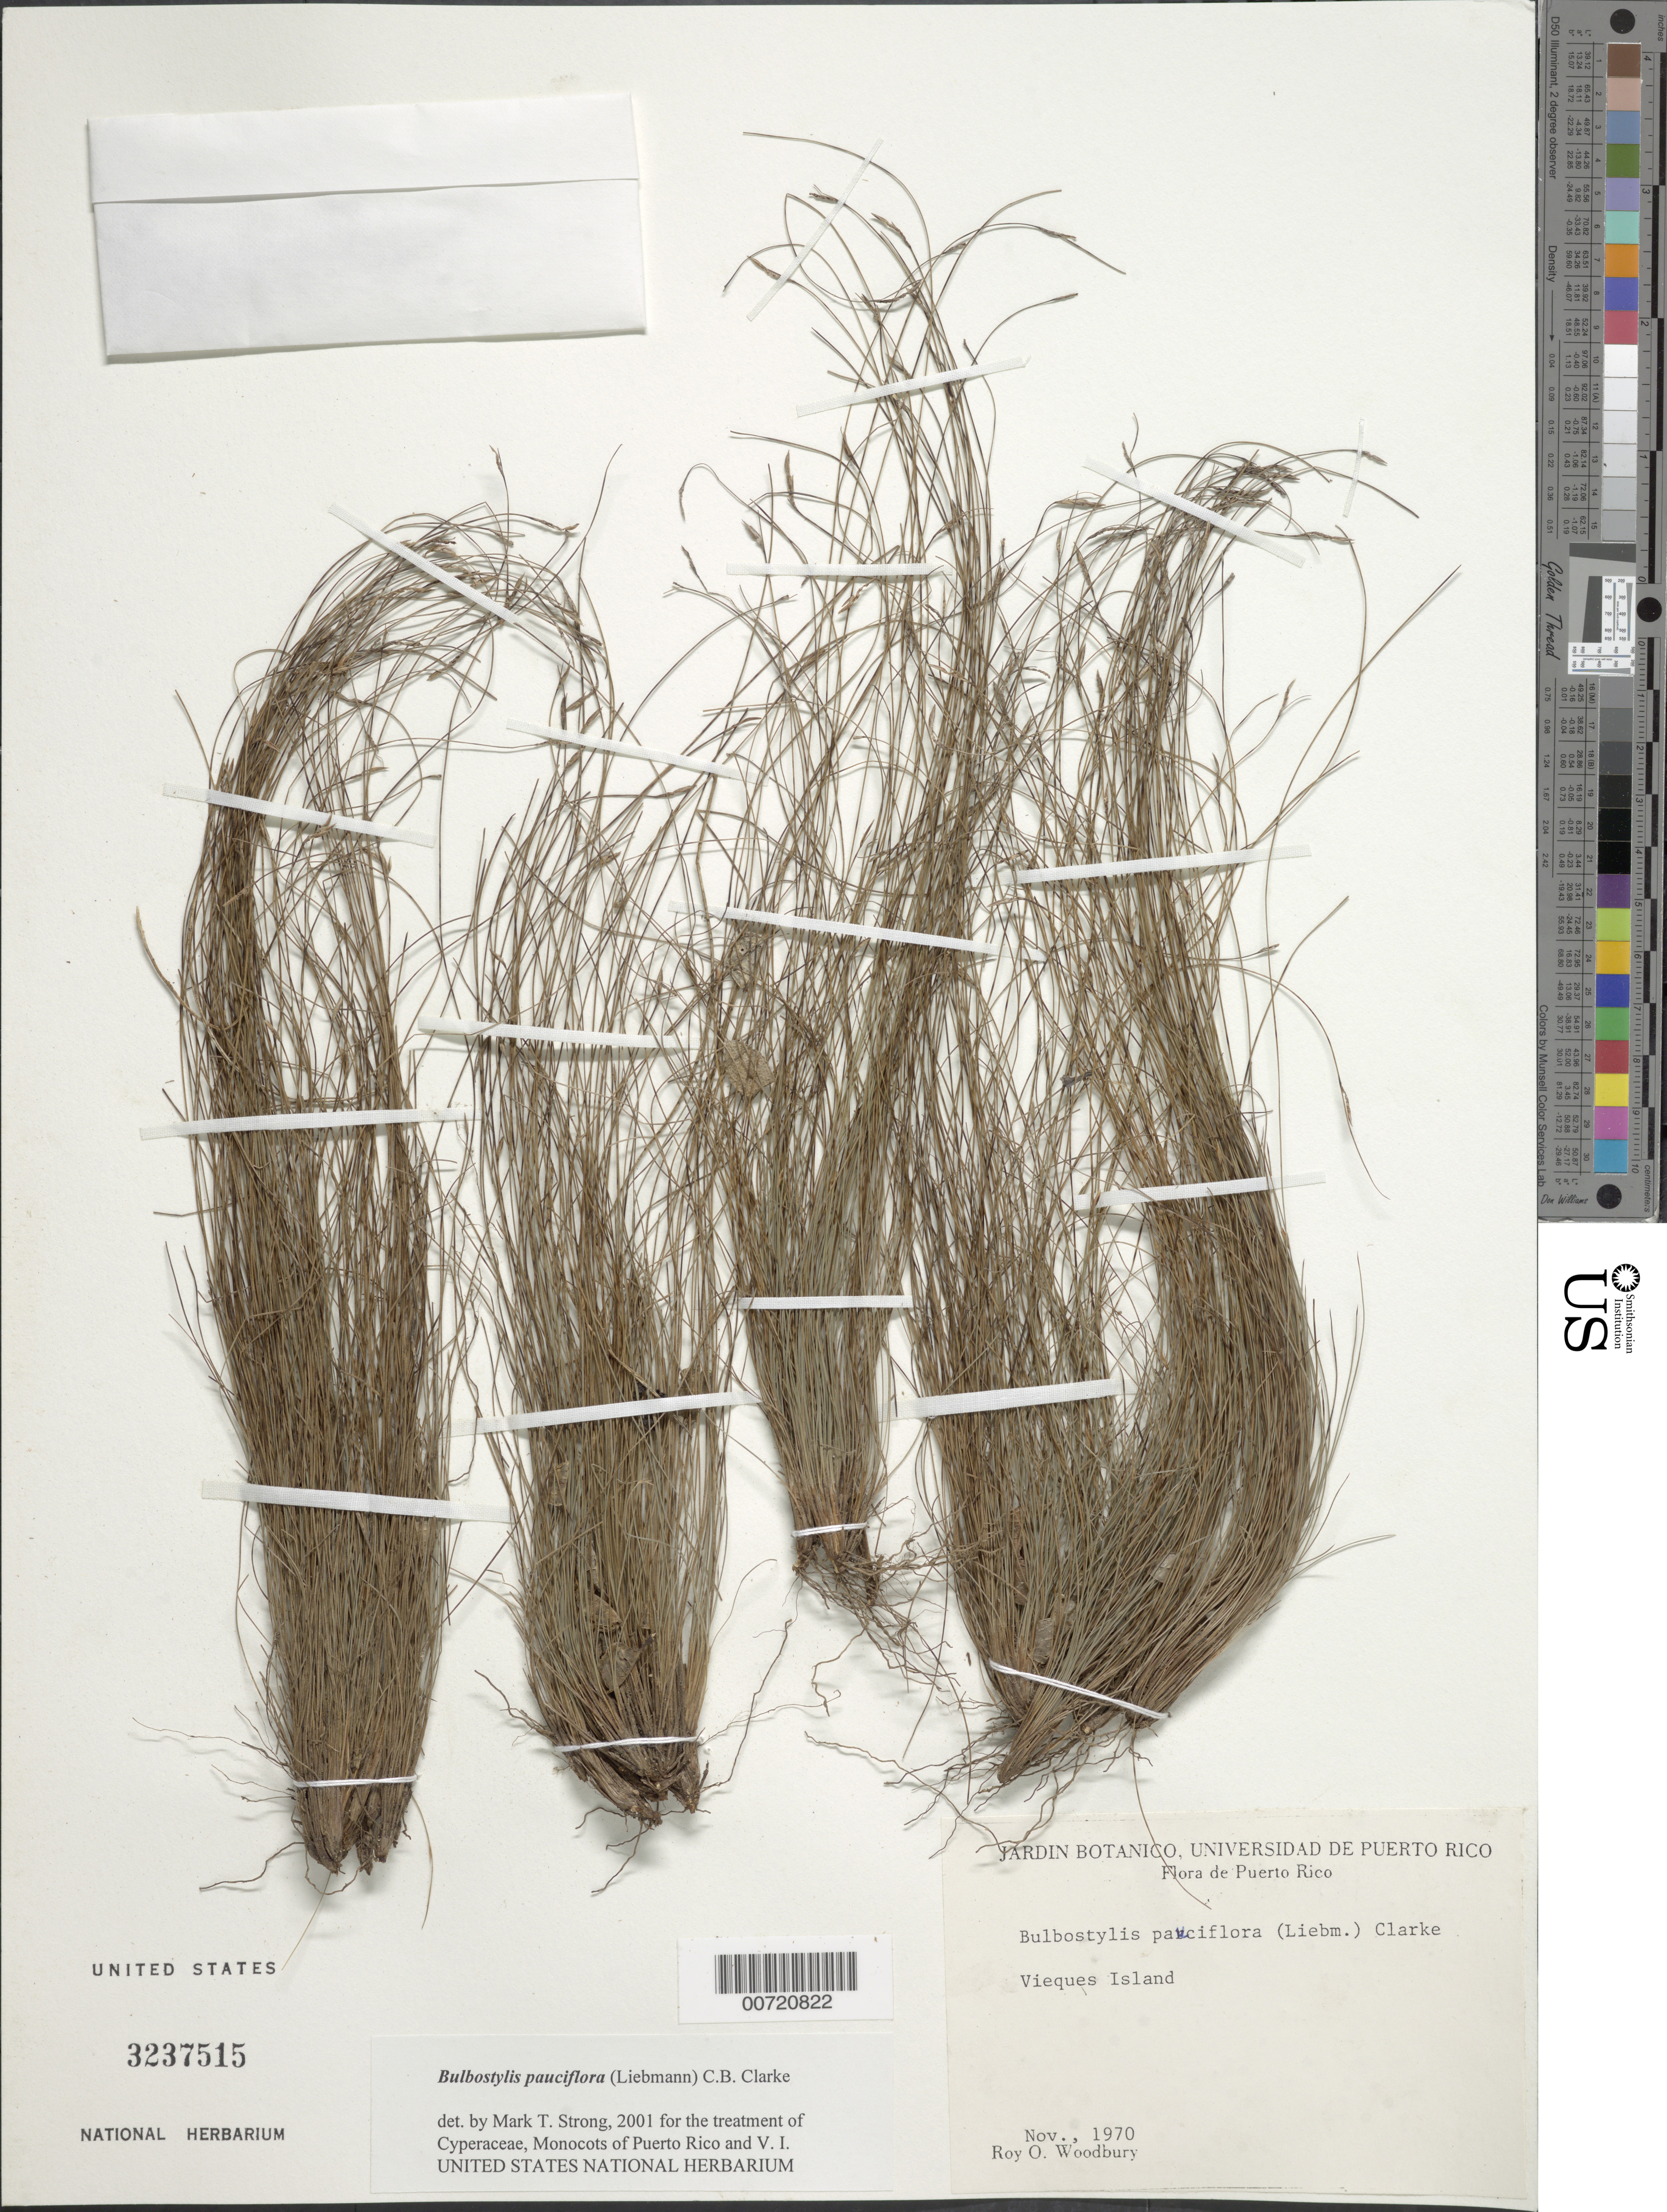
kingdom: Plantae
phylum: Tracheophyta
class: Liliopsida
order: Poales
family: Cyperaceae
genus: Bulbostylis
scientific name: Bulbostylis pauciflora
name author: (Liebm.) C.B. Clarke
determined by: Strong, M. T., (US), Smithsonian Institution - National Museum of Natural History (UNITED STATES)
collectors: R. O. Woodbury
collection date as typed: Nov 1970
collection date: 1970-11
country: Puerto Rico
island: Vieques I.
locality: Vieques Island.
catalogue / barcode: US 3237515